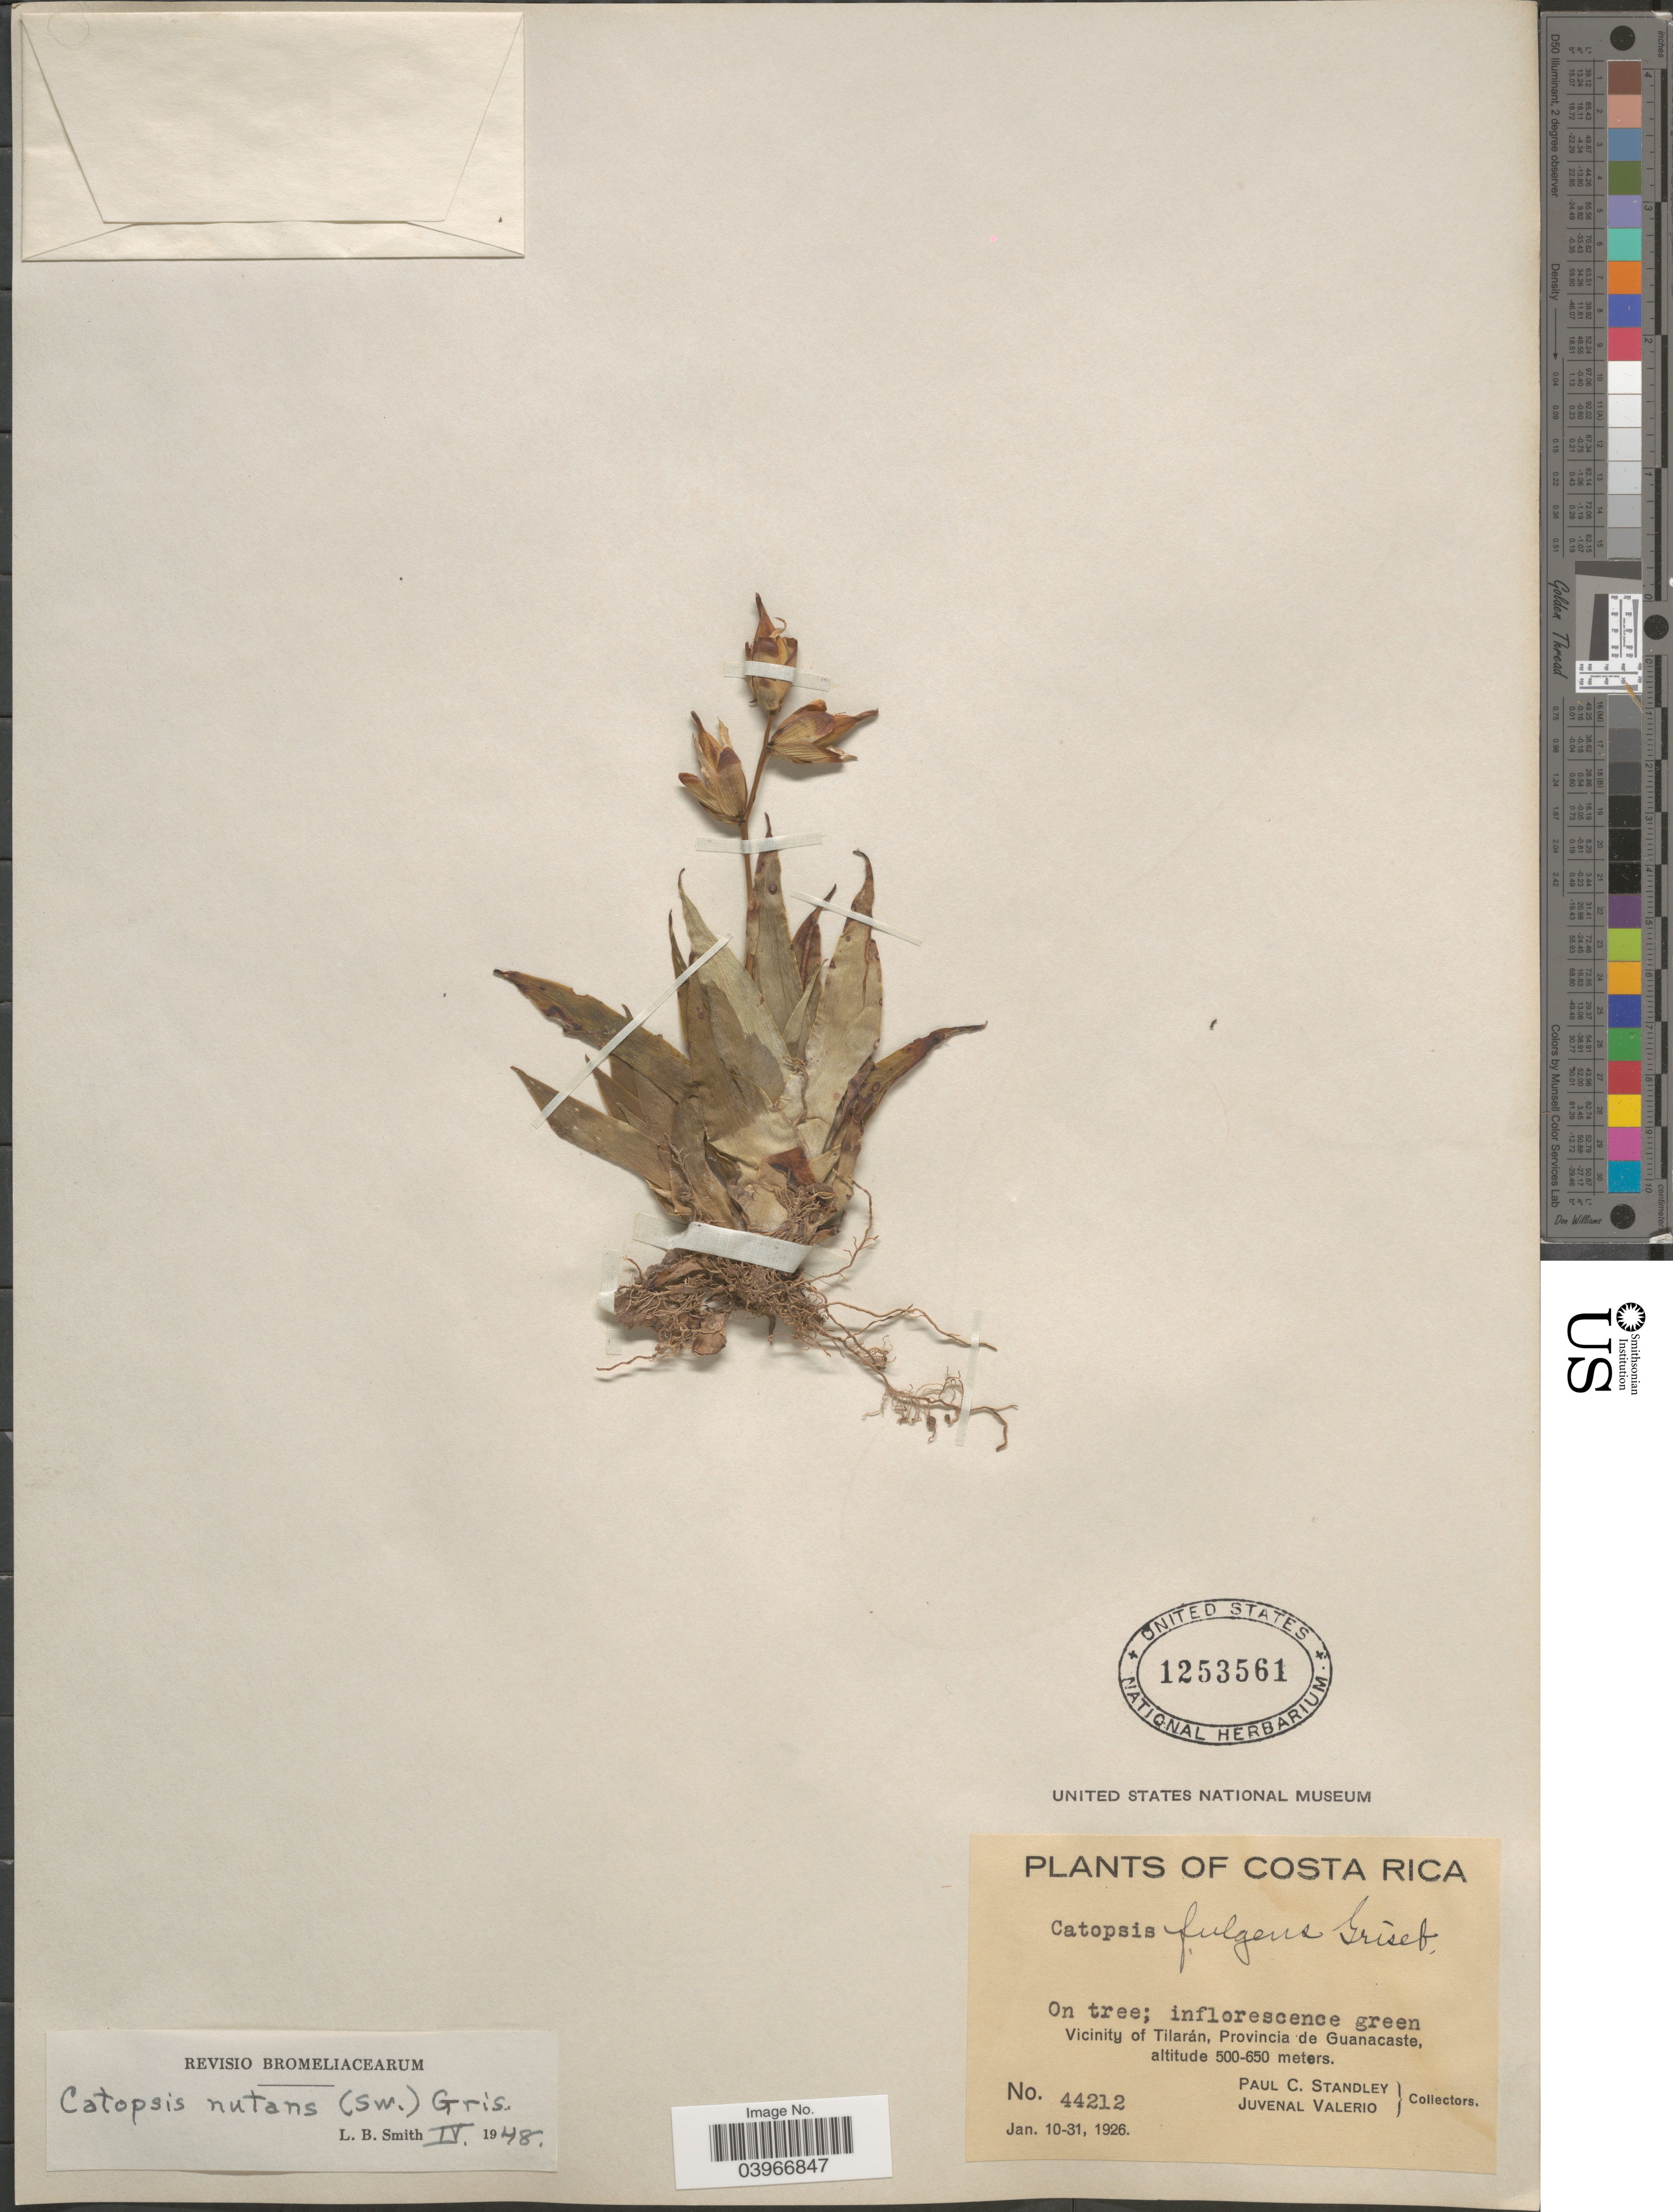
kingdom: Plantae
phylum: Tracheophyta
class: Liliopsida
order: Poales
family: Bromeliaceae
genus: Catopsis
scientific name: Catopsis nutans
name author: (Sw.) Griseb.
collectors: P. C. Standley & J. Valerio R.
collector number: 44212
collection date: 1926-01-10/1926-01-31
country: Costa Rica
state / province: Guanacaste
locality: Vicinity of Tilarán.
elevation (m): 500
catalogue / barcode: US 1253561